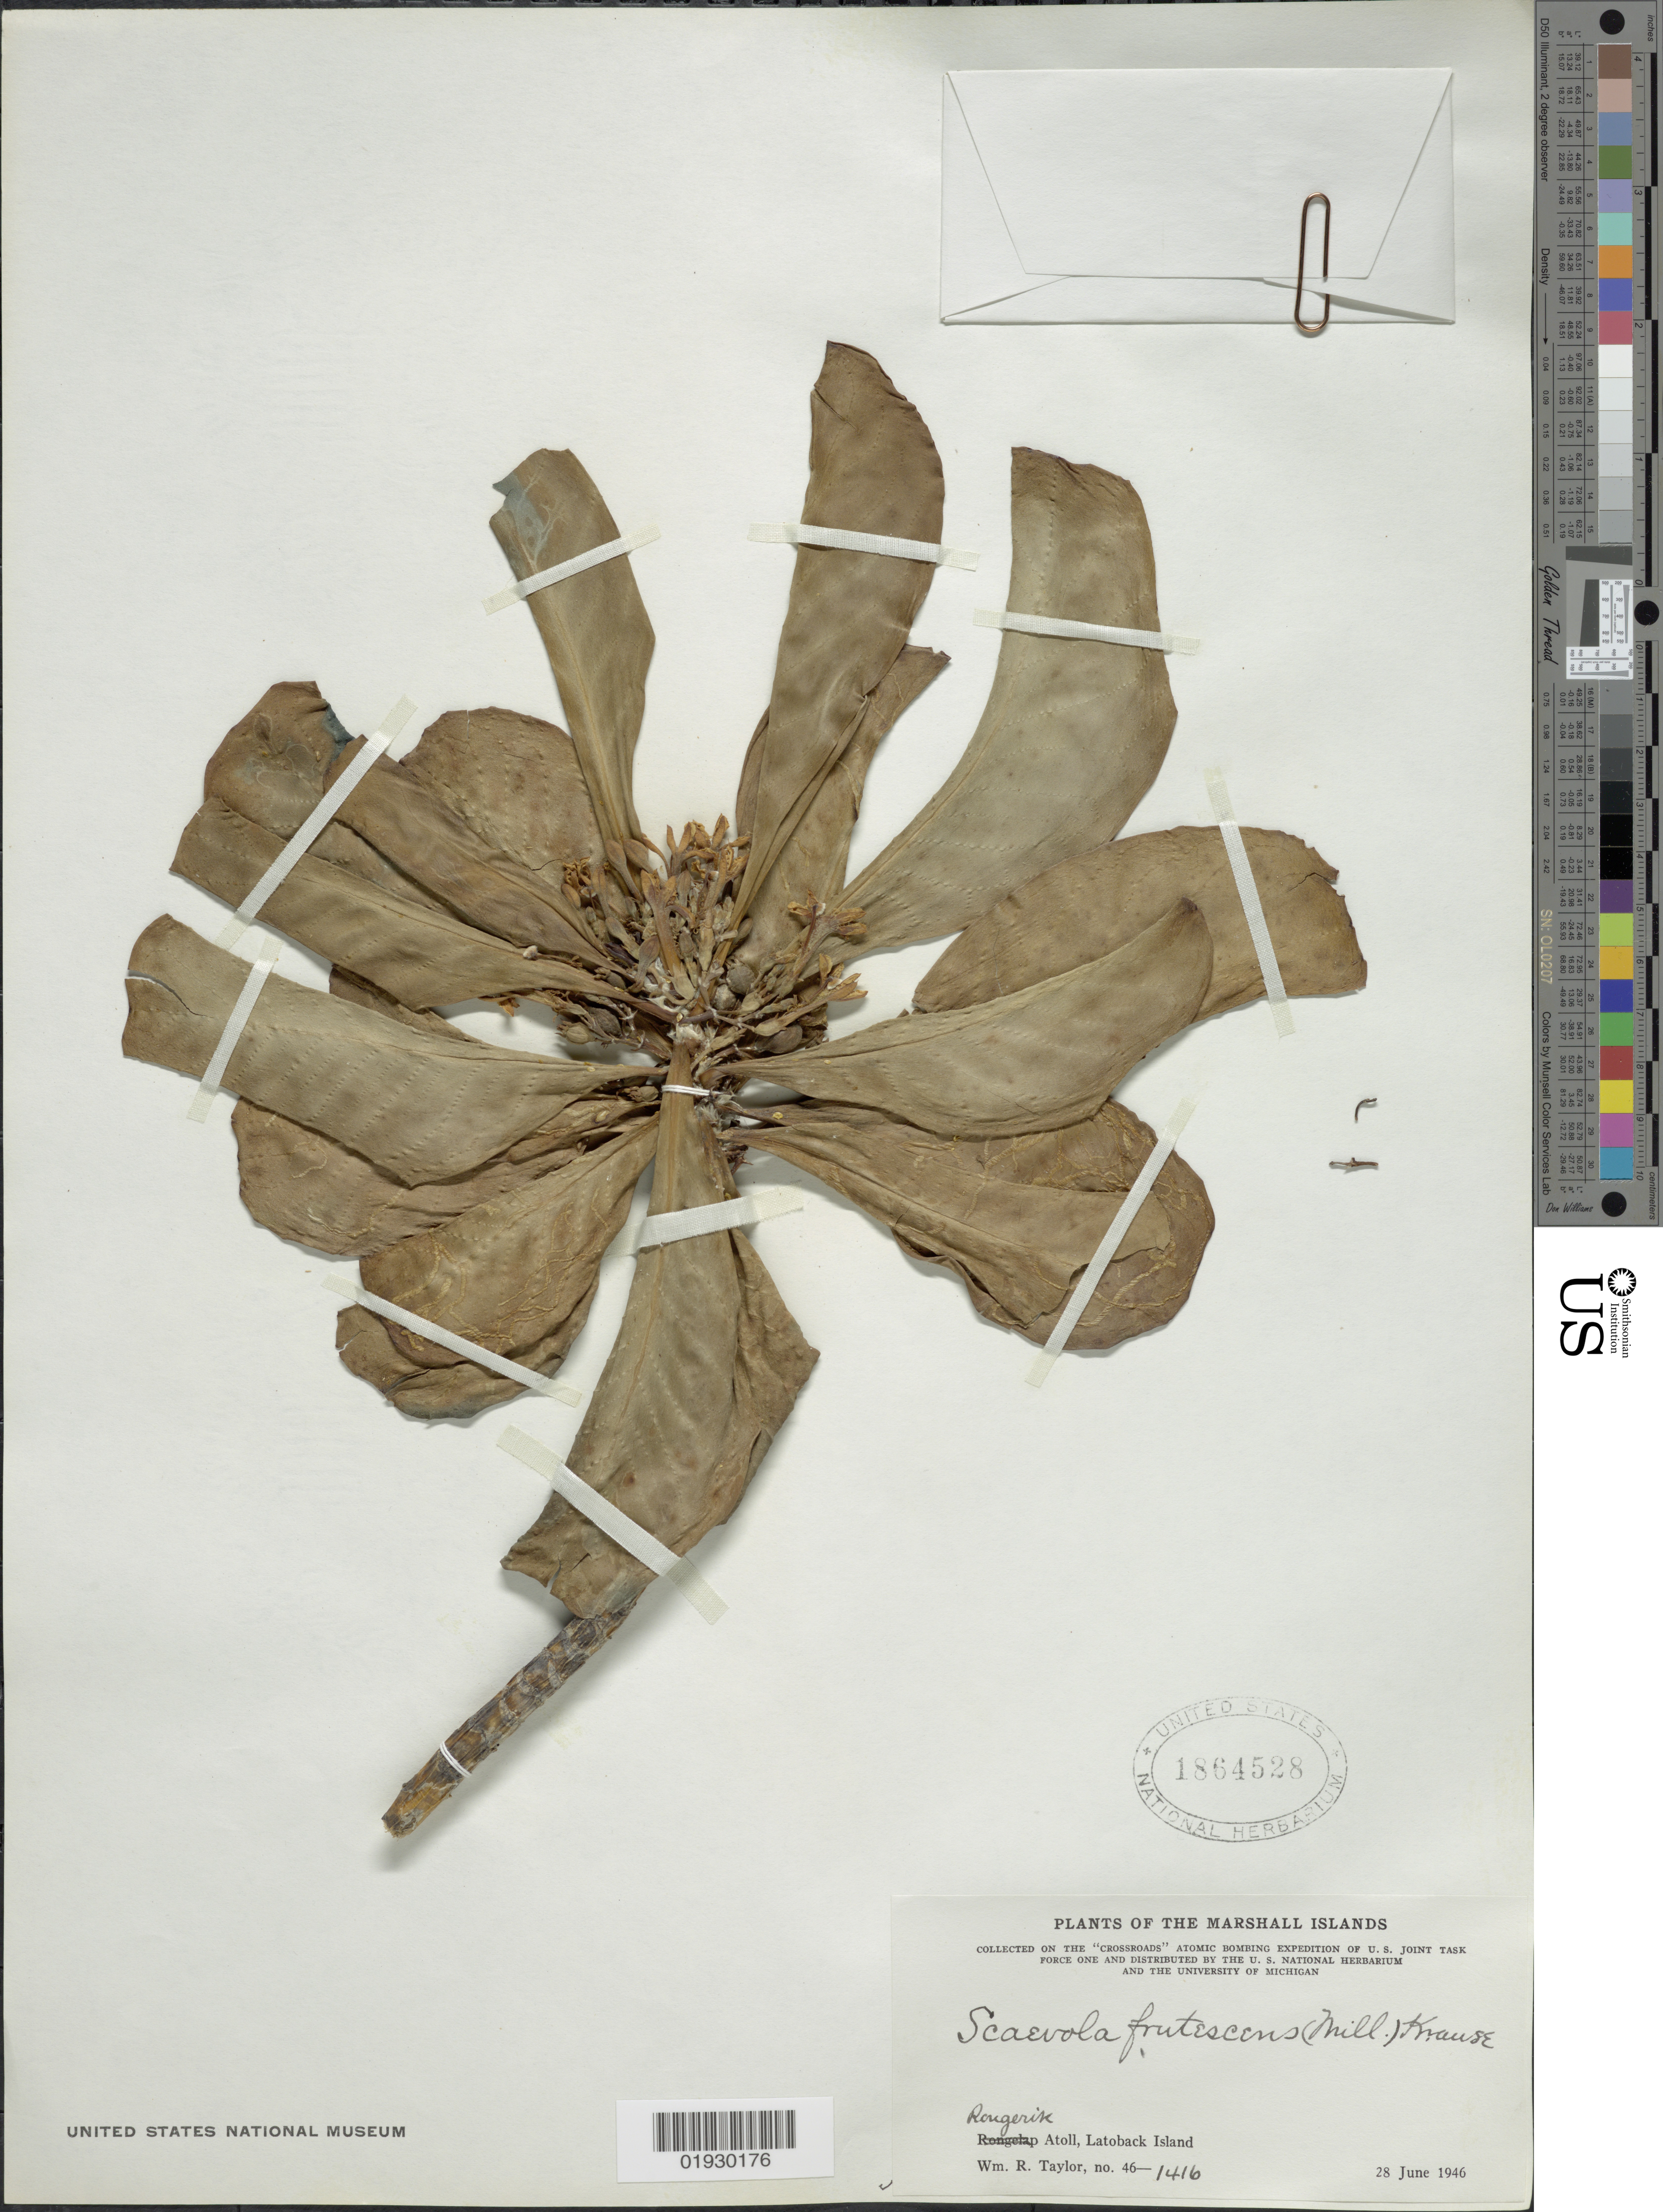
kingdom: Plantae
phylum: Tracheophyta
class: Magnoliopsida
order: Asterales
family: Goodeniaceae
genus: Scaevola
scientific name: Scaevola taccada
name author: (Gaertn.) Roxb.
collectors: W. R. Taylor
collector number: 46-1416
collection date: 1946-06-28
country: Marshall Islands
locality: Rongerik Atoll, Latoback Island.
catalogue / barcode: US 1864528